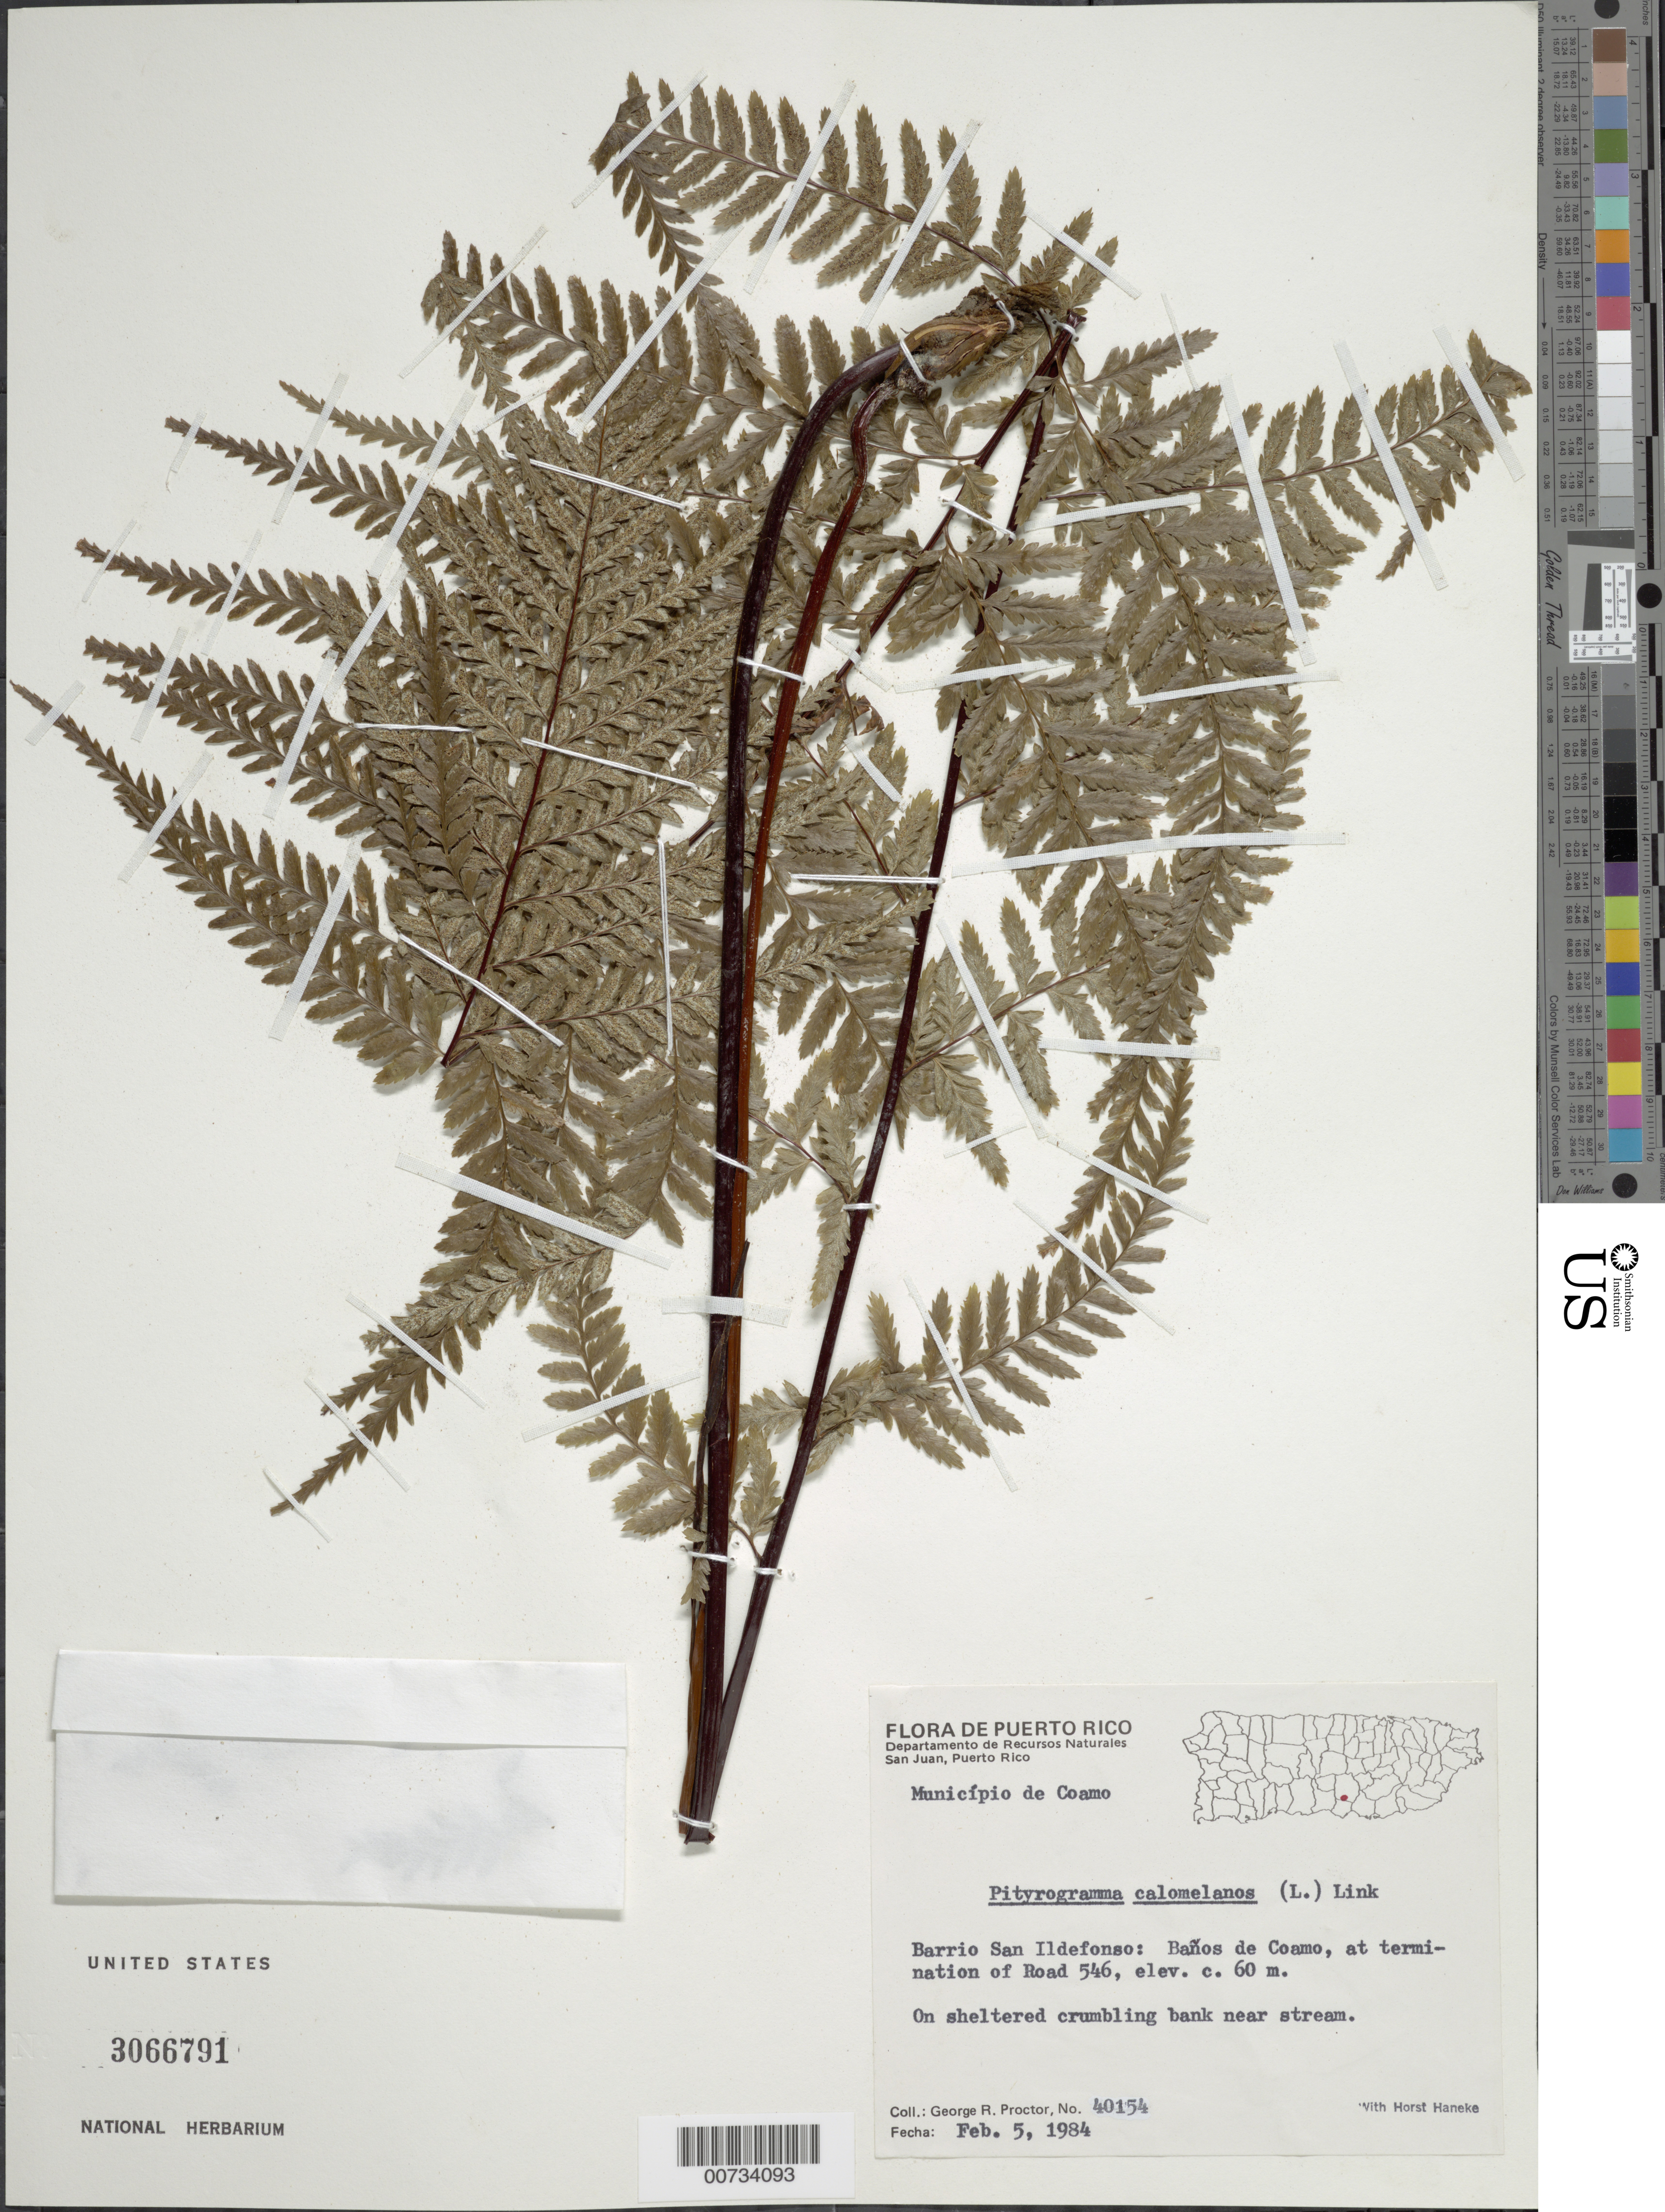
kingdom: Plantae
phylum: Tracheophyta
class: Polypodiopsida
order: Polypodiales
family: Pteridaceae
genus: Pityrogramma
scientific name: Pityrogramma calomelanos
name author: (L.) Link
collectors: G. R. Proctor & H. Haneke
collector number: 40154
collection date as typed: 05 Feb 1984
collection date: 1984-02-05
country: Puerto Rico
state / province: Coamo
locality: Mun. Coamo, Barrio San Ildefonso: Baños de Coamo, at termination of Road 546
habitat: On sheltered crumbling bank near stream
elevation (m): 60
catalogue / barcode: US 3066791